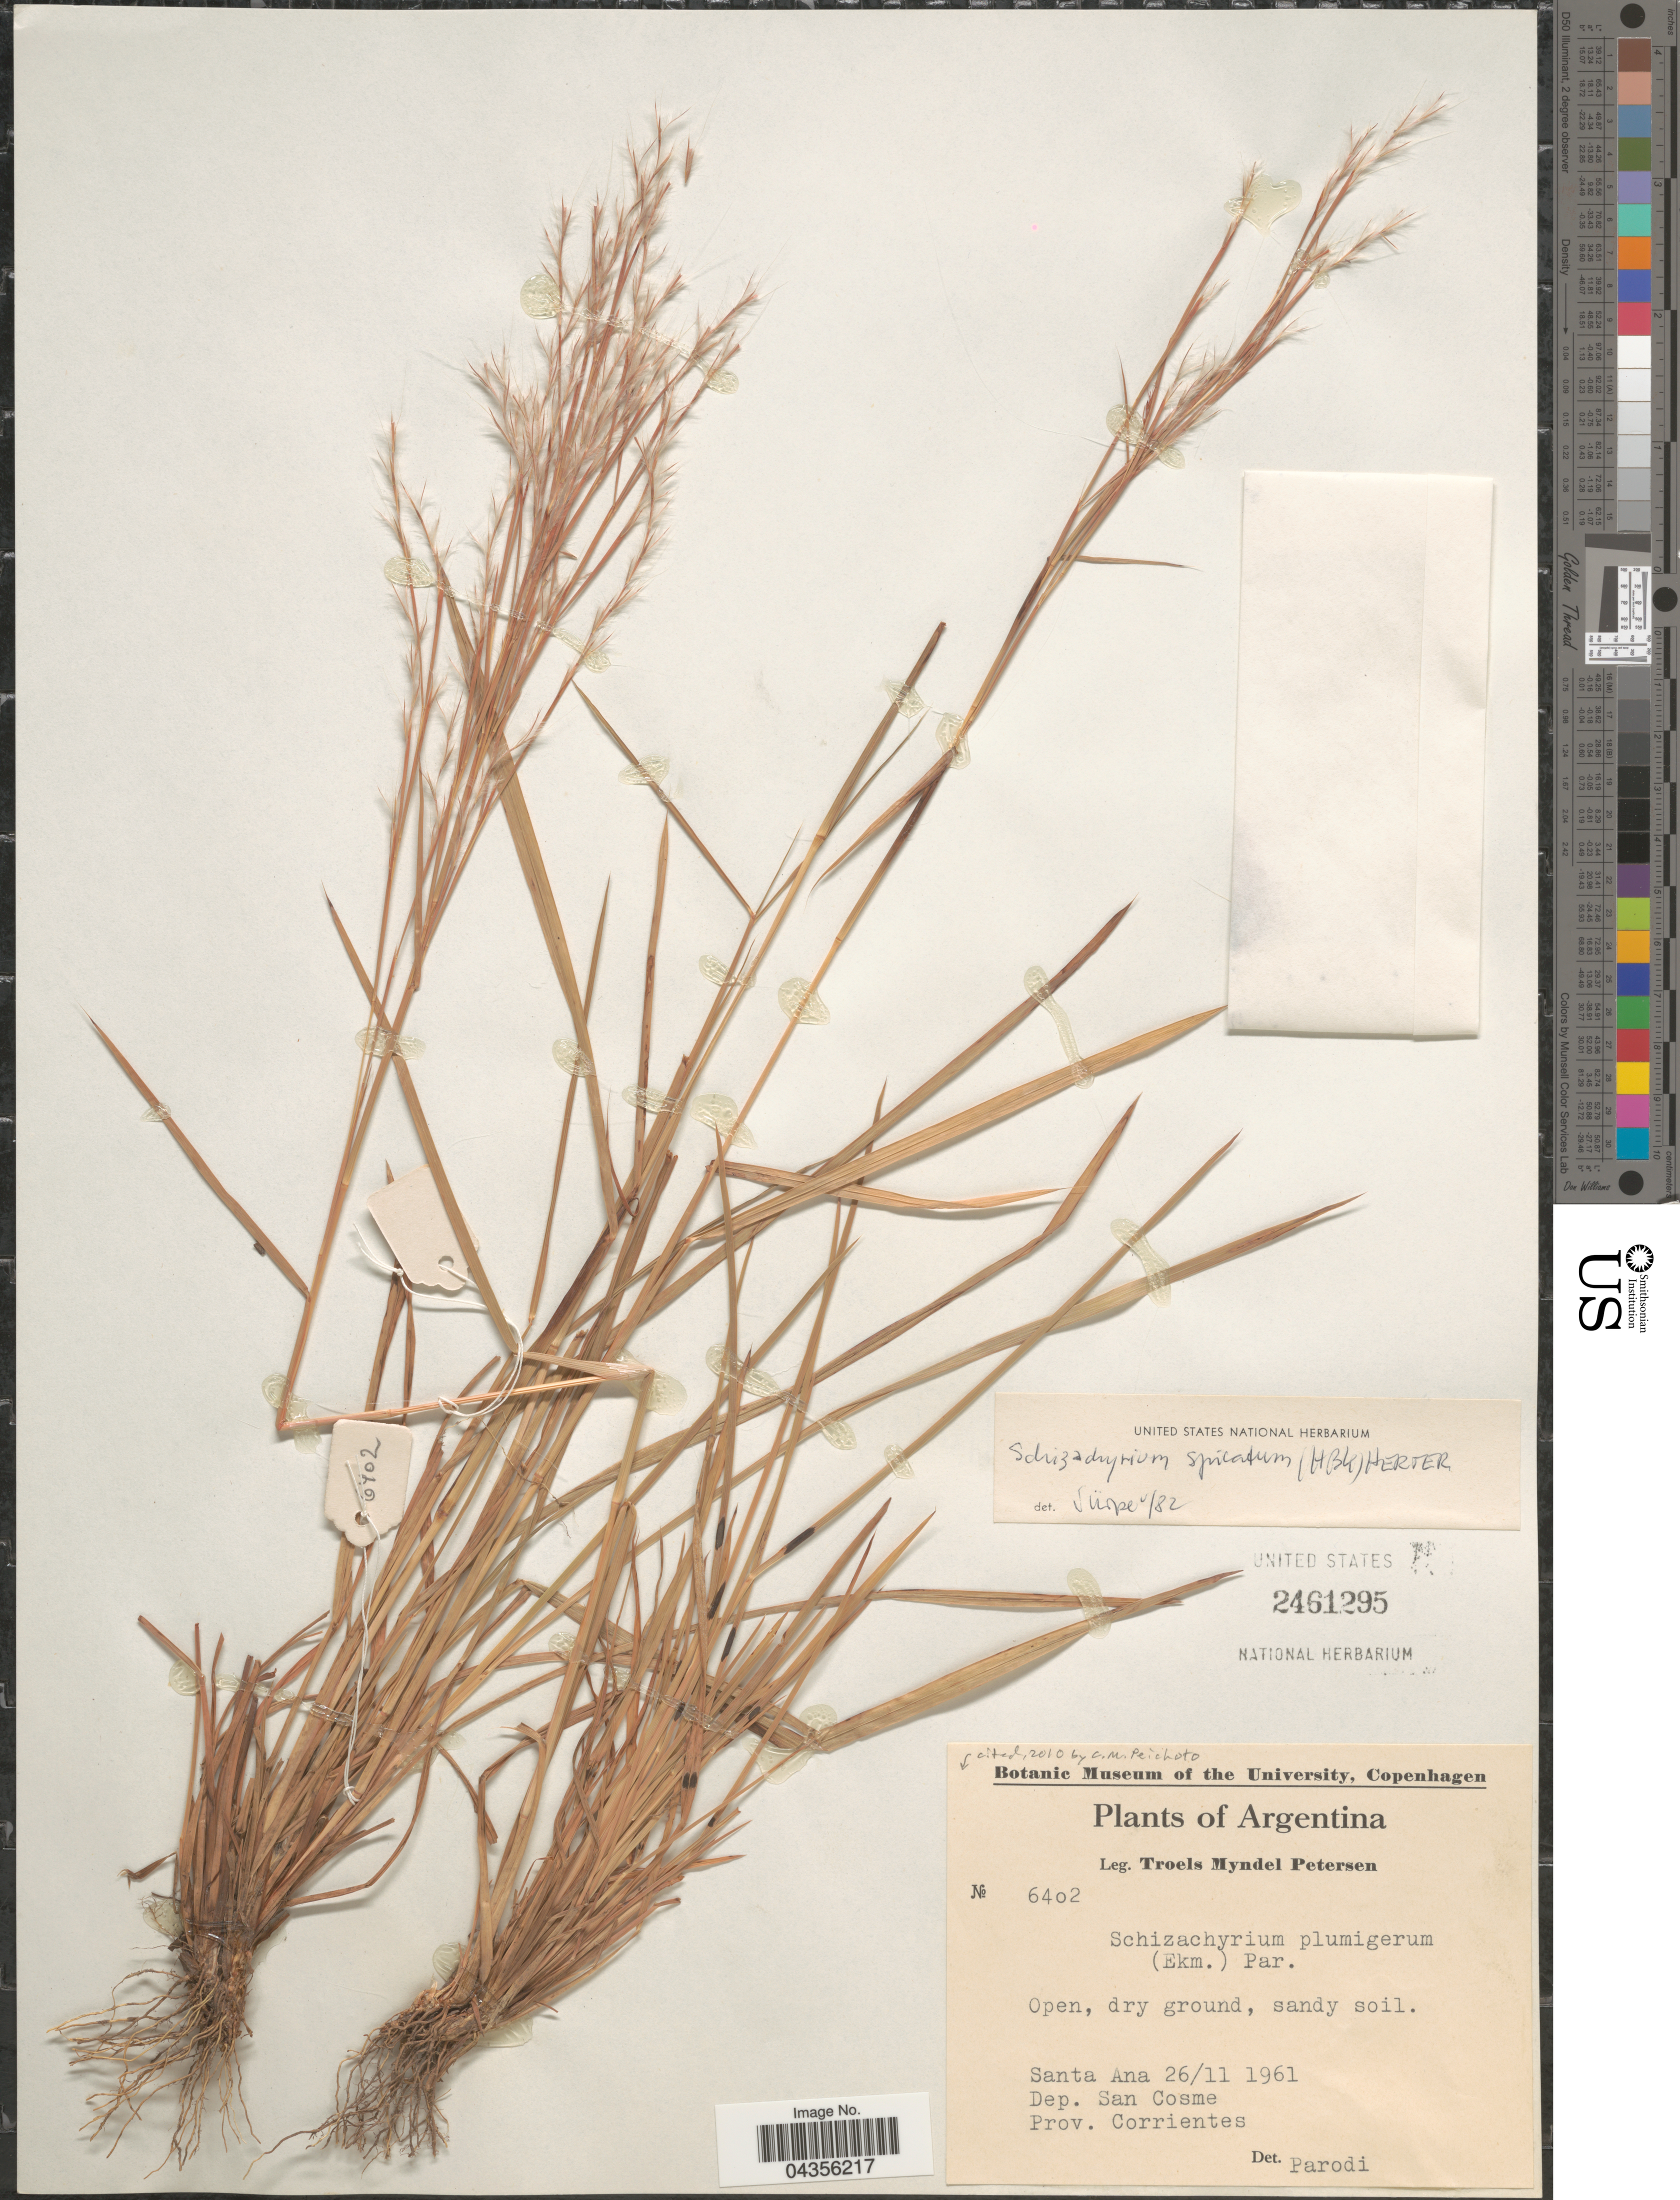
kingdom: Plantae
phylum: Tracheophyta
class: Liliopsida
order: Poales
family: Poaceae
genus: Schizachyrium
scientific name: Schizachyrium condensatum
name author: (Kunth) Nees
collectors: T. M. Petersen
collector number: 6402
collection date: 1961-11-26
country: Argentina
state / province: Corrientes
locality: Santa Ana. Dep. San Cosme.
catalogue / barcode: US 2461295